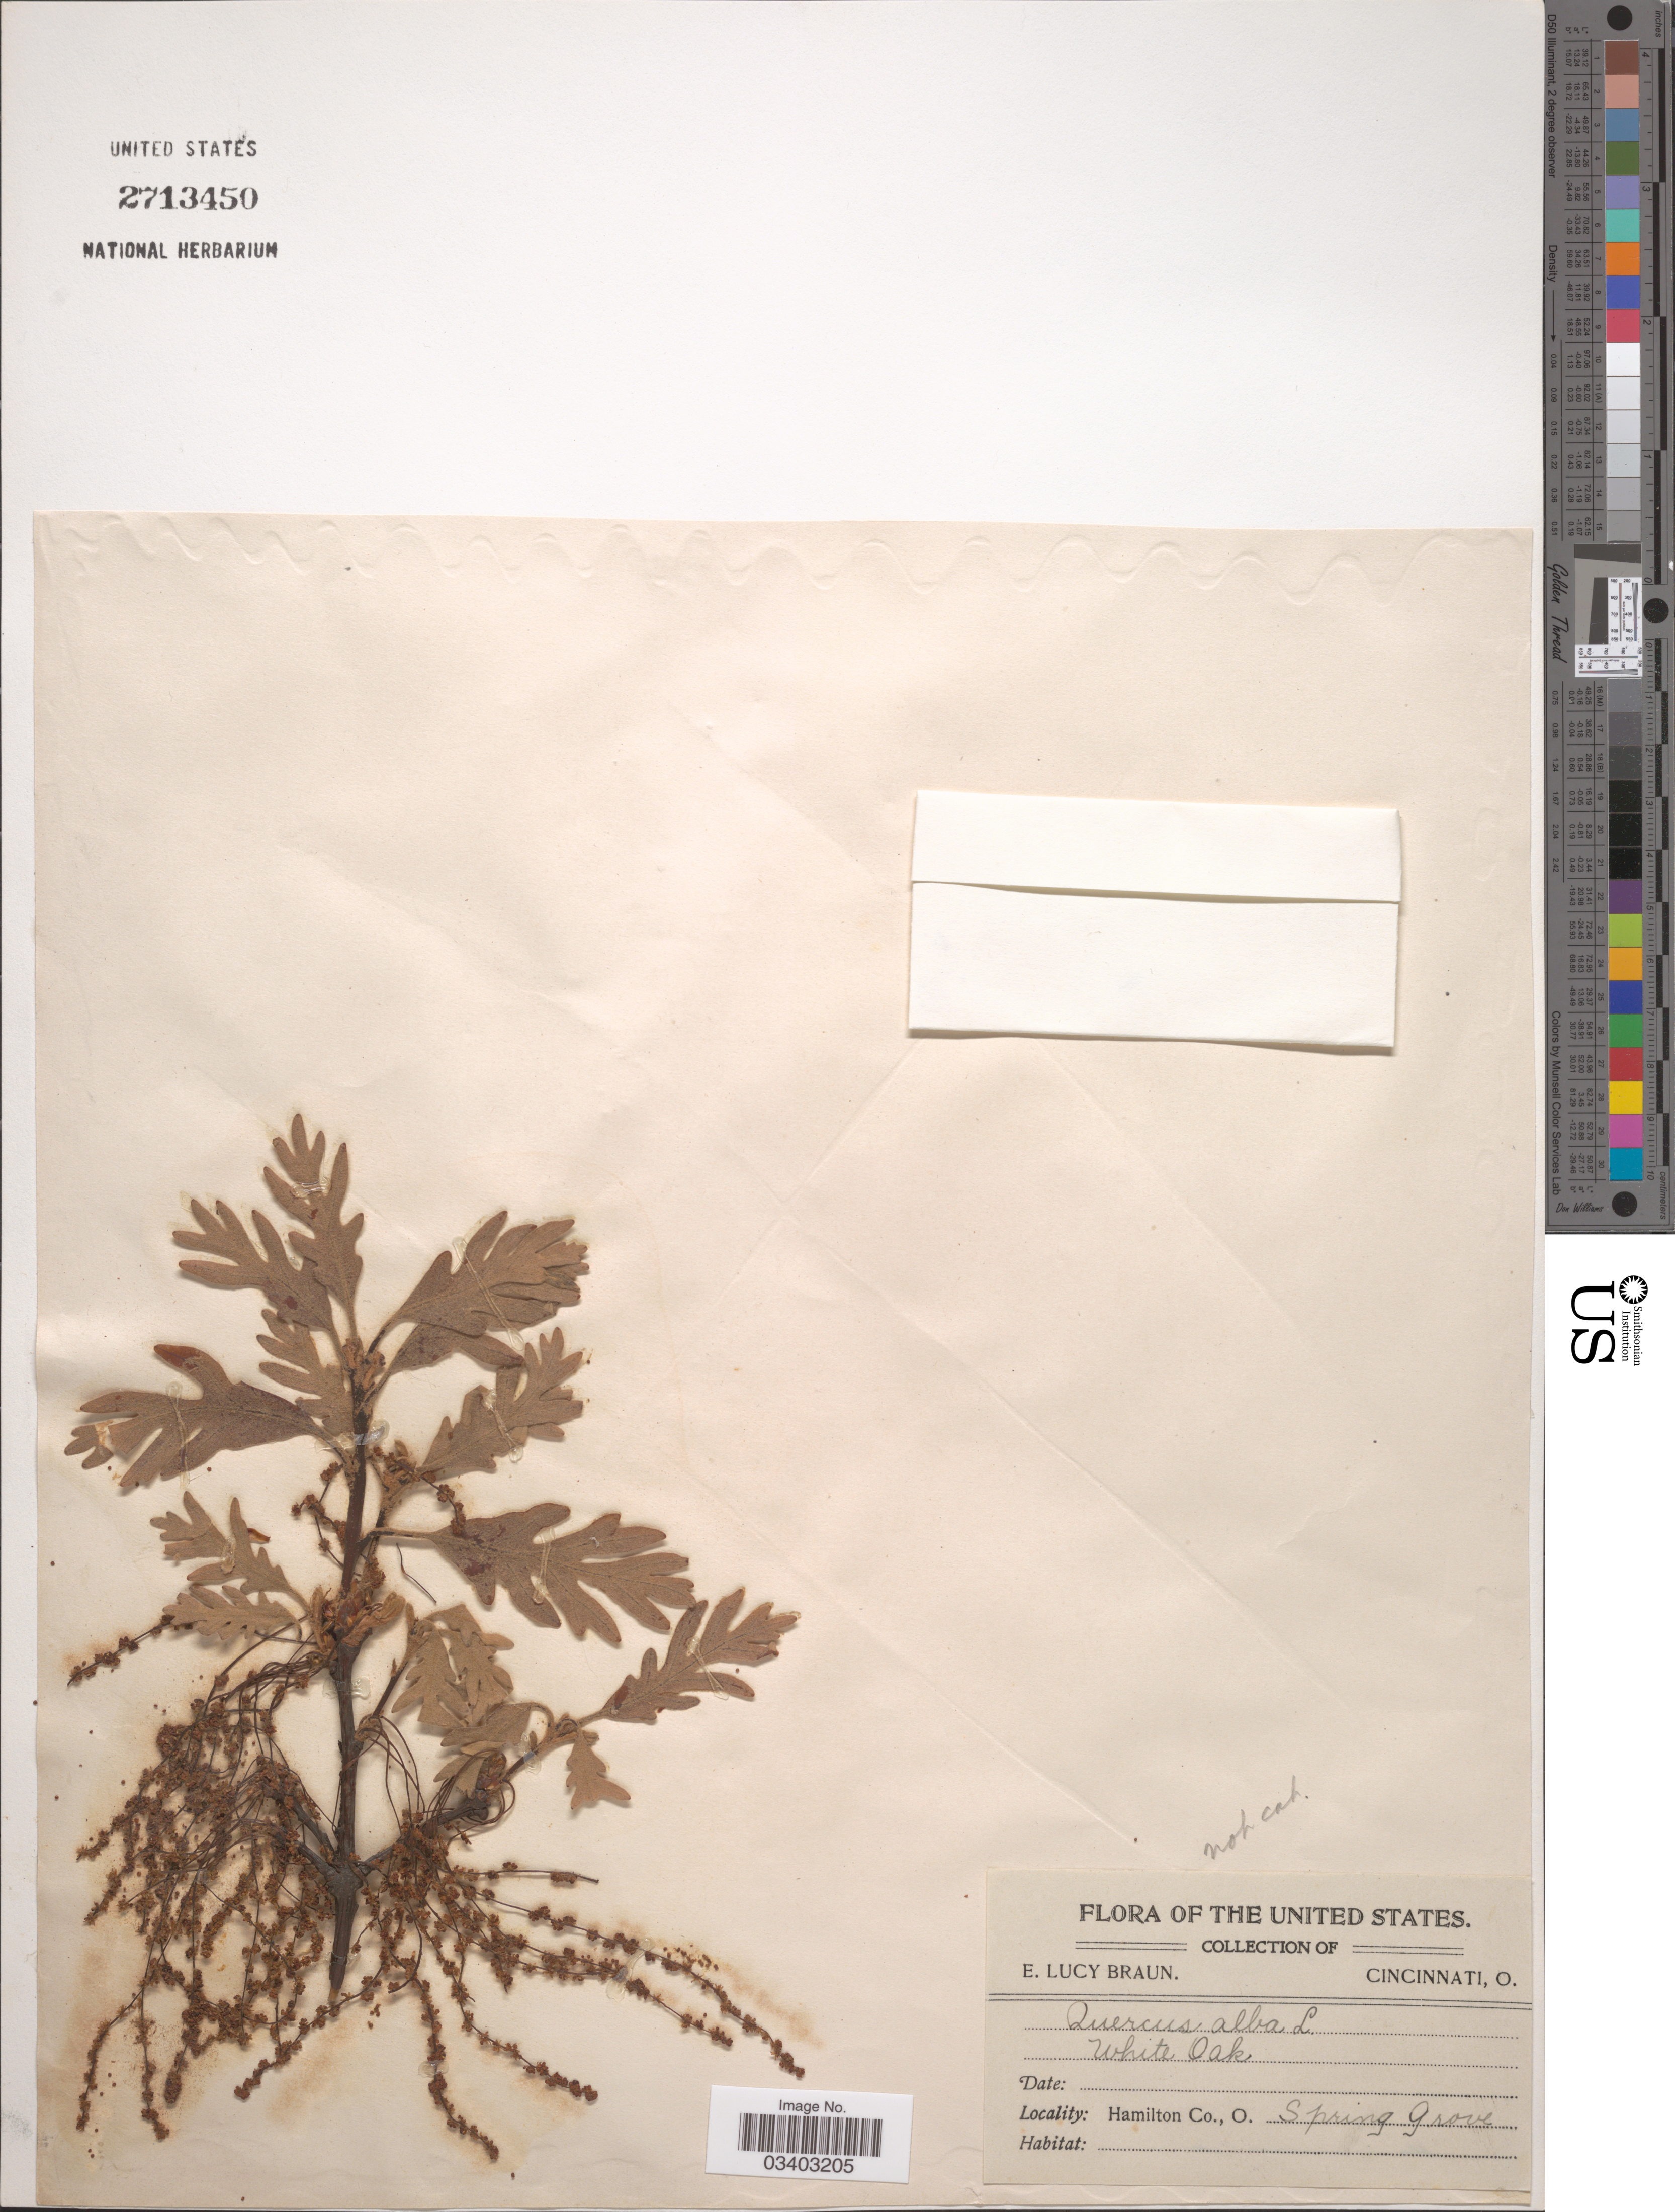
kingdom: Plantae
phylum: Tracheophyta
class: Magnoliopsida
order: Fagales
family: Fagaceae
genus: Quercus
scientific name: Quercus alba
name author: L.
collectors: E. L. Braun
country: United States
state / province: Ohio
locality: Hamilton Co. Spring Grove.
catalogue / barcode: US 2713450